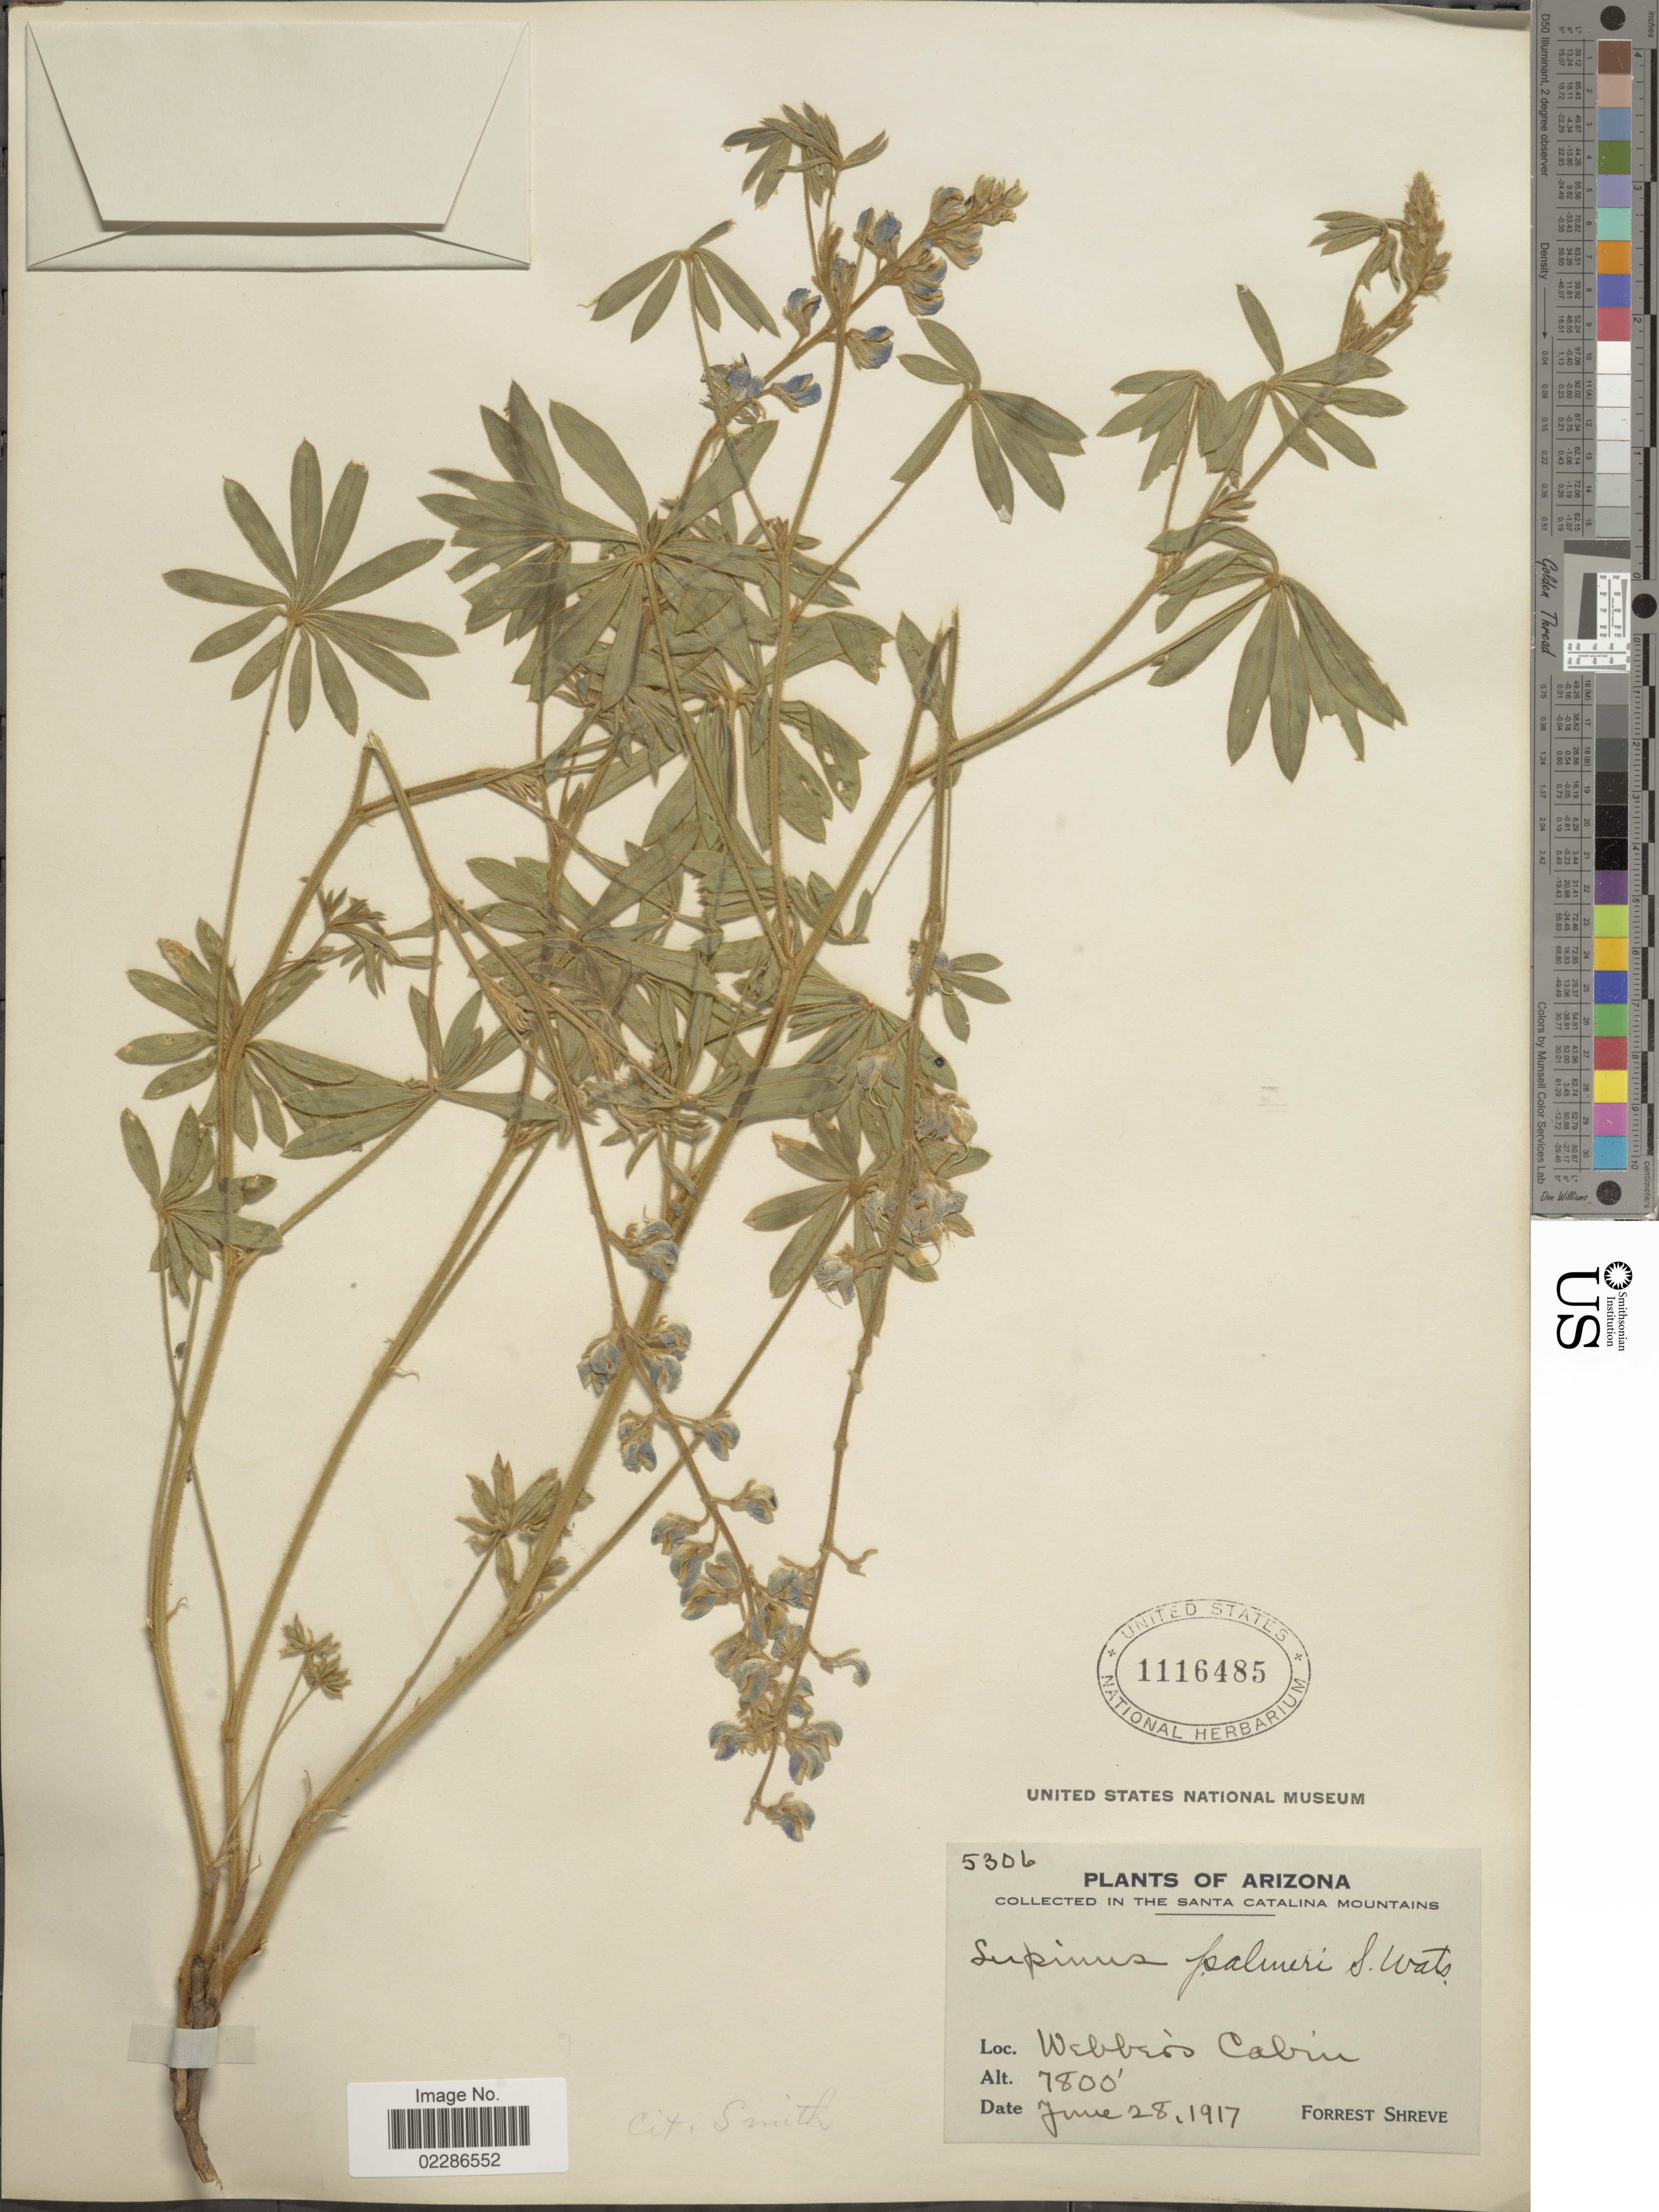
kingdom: Plantae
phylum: Tracheophyta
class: Magnoliopsida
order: Fabales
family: Fabaceae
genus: Lupinus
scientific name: Lupinus palmeri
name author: S. Watson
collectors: F. Shreve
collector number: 5306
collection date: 1917-06-28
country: United States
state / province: Arizona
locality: In the Santa Catalina Mountains, Webbers Cabin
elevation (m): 2377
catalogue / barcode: US 1116485